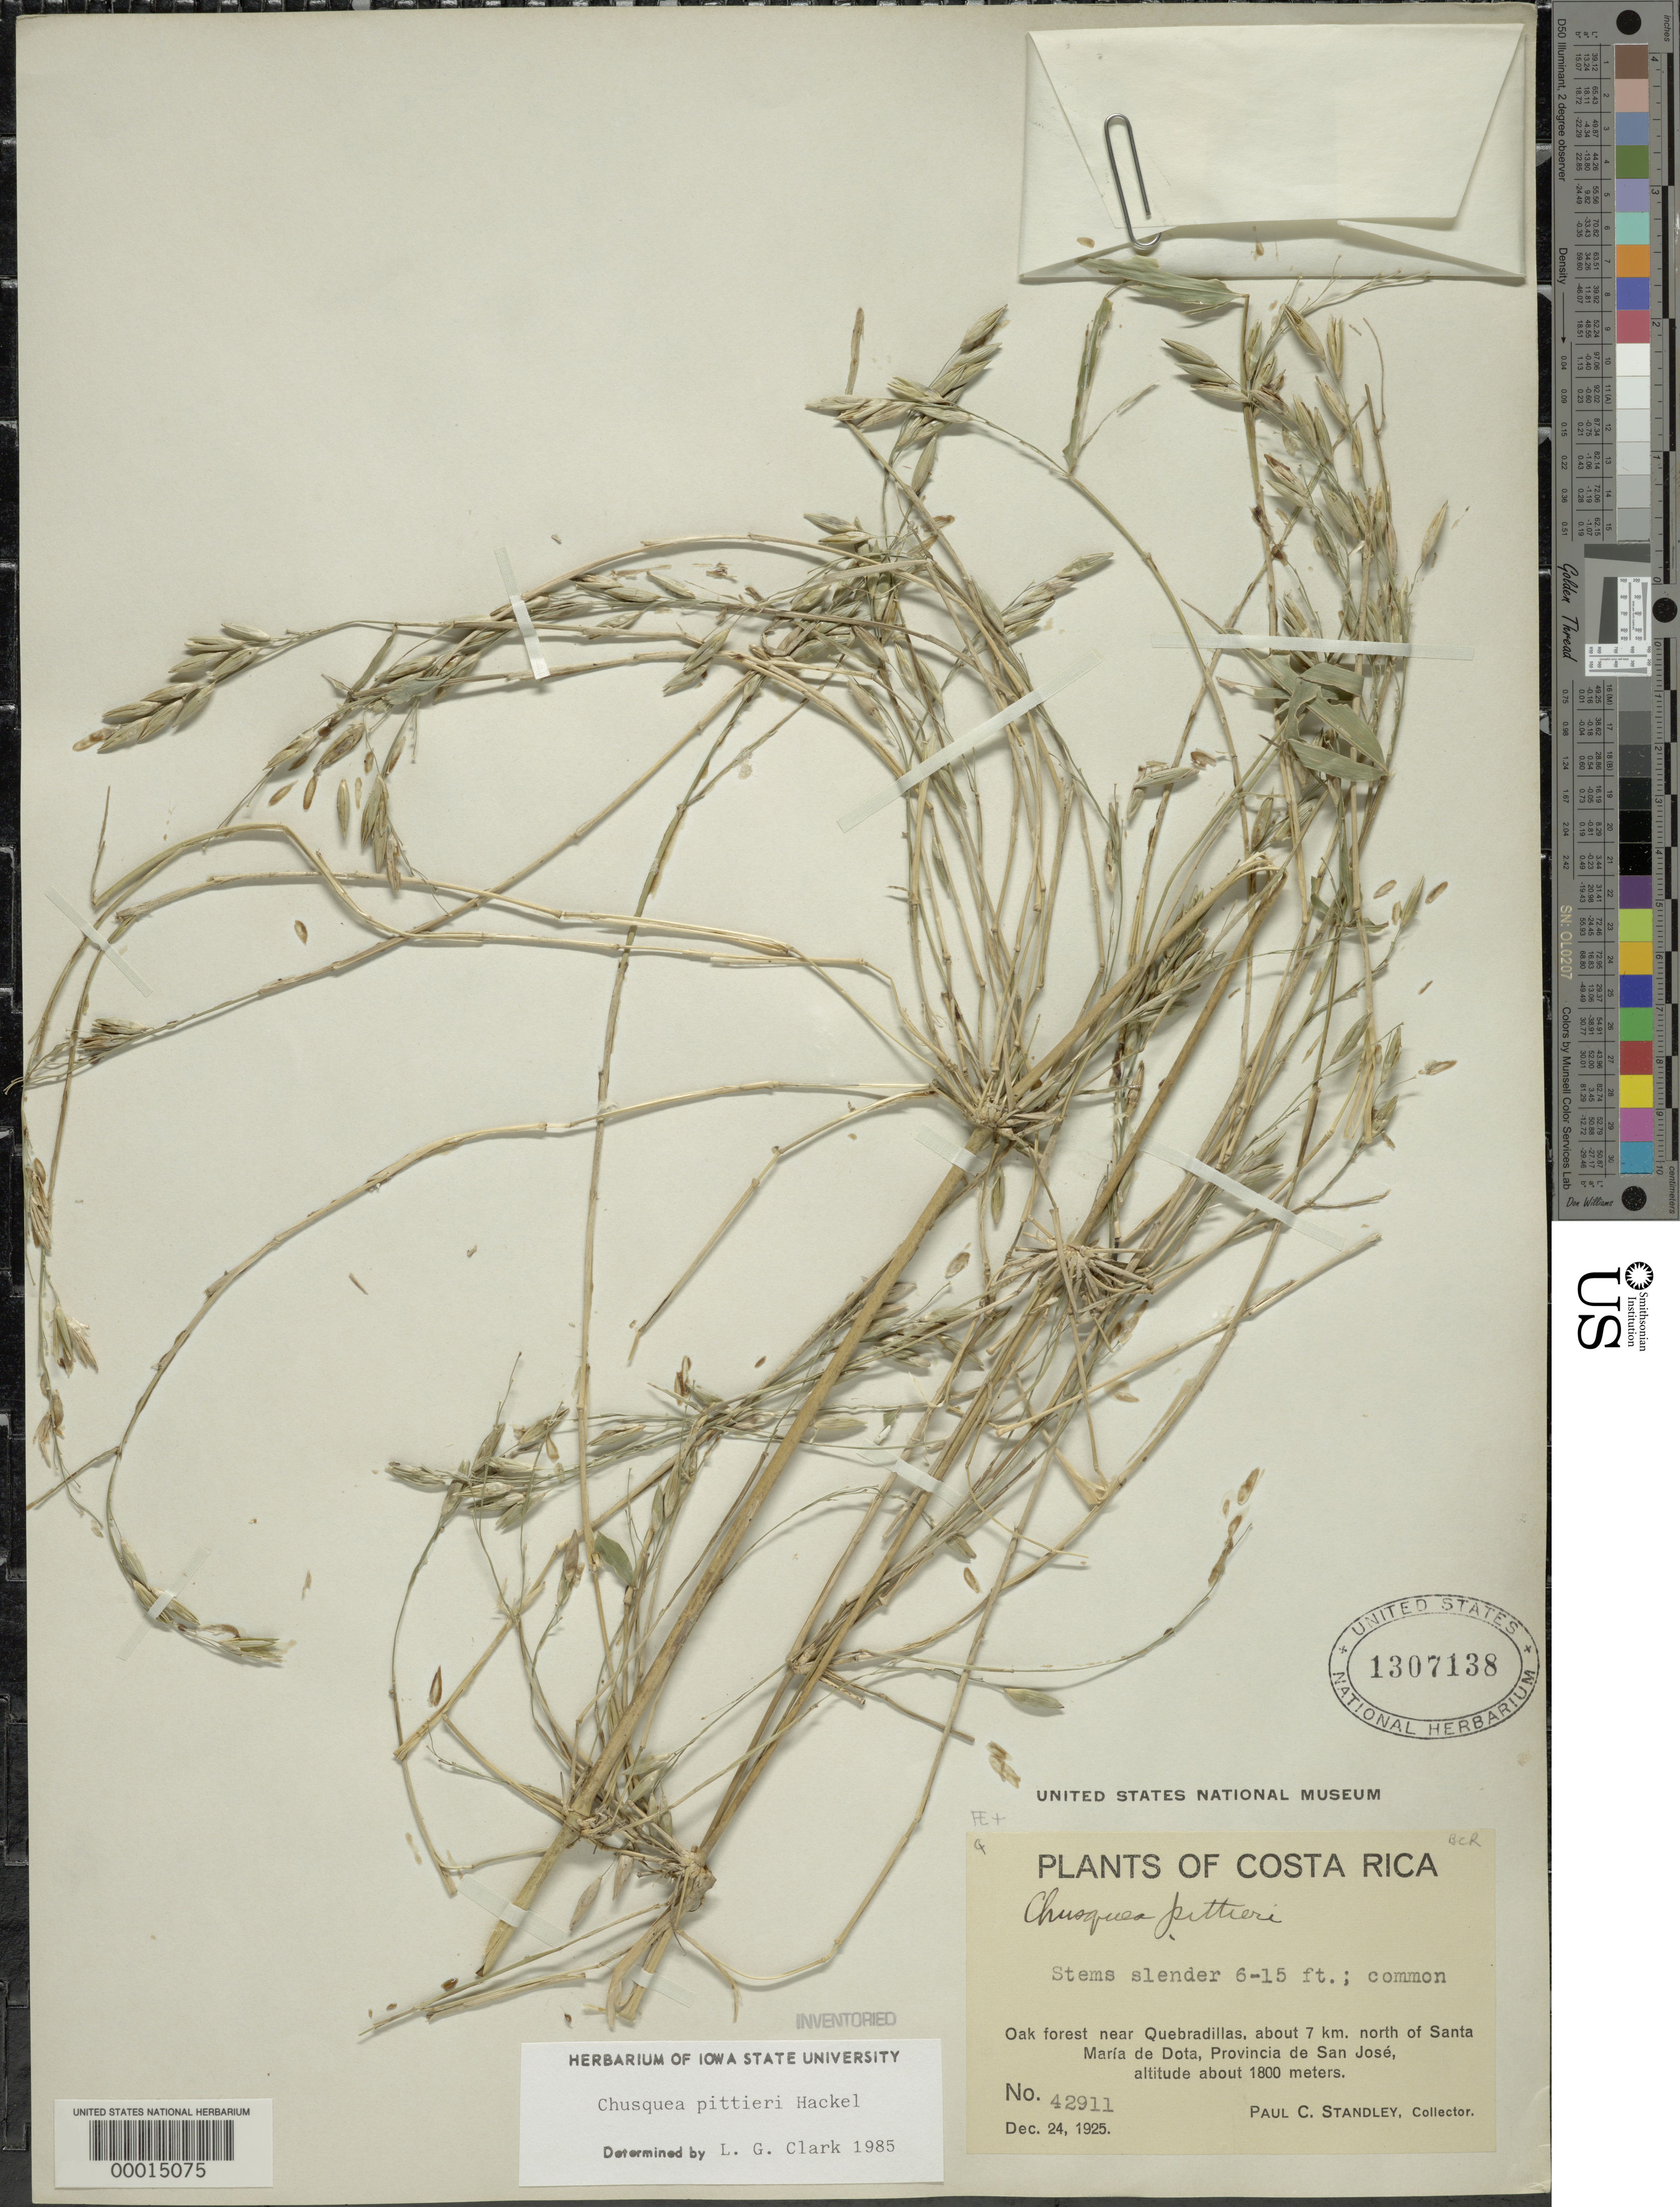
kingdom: Plantae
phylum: Tracheophyta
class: Liliopsida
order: Poales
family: Poaceae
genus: Chusquea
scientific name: Chusquea pittieri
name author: Hack.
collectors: P. C. Standley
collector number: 42911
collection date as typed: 24 Dec 1925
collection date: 1925-12-24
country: Costa Rica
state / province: San José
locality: Santa maria de dota, quebradillas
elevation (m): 1800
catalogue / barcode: US 1307138